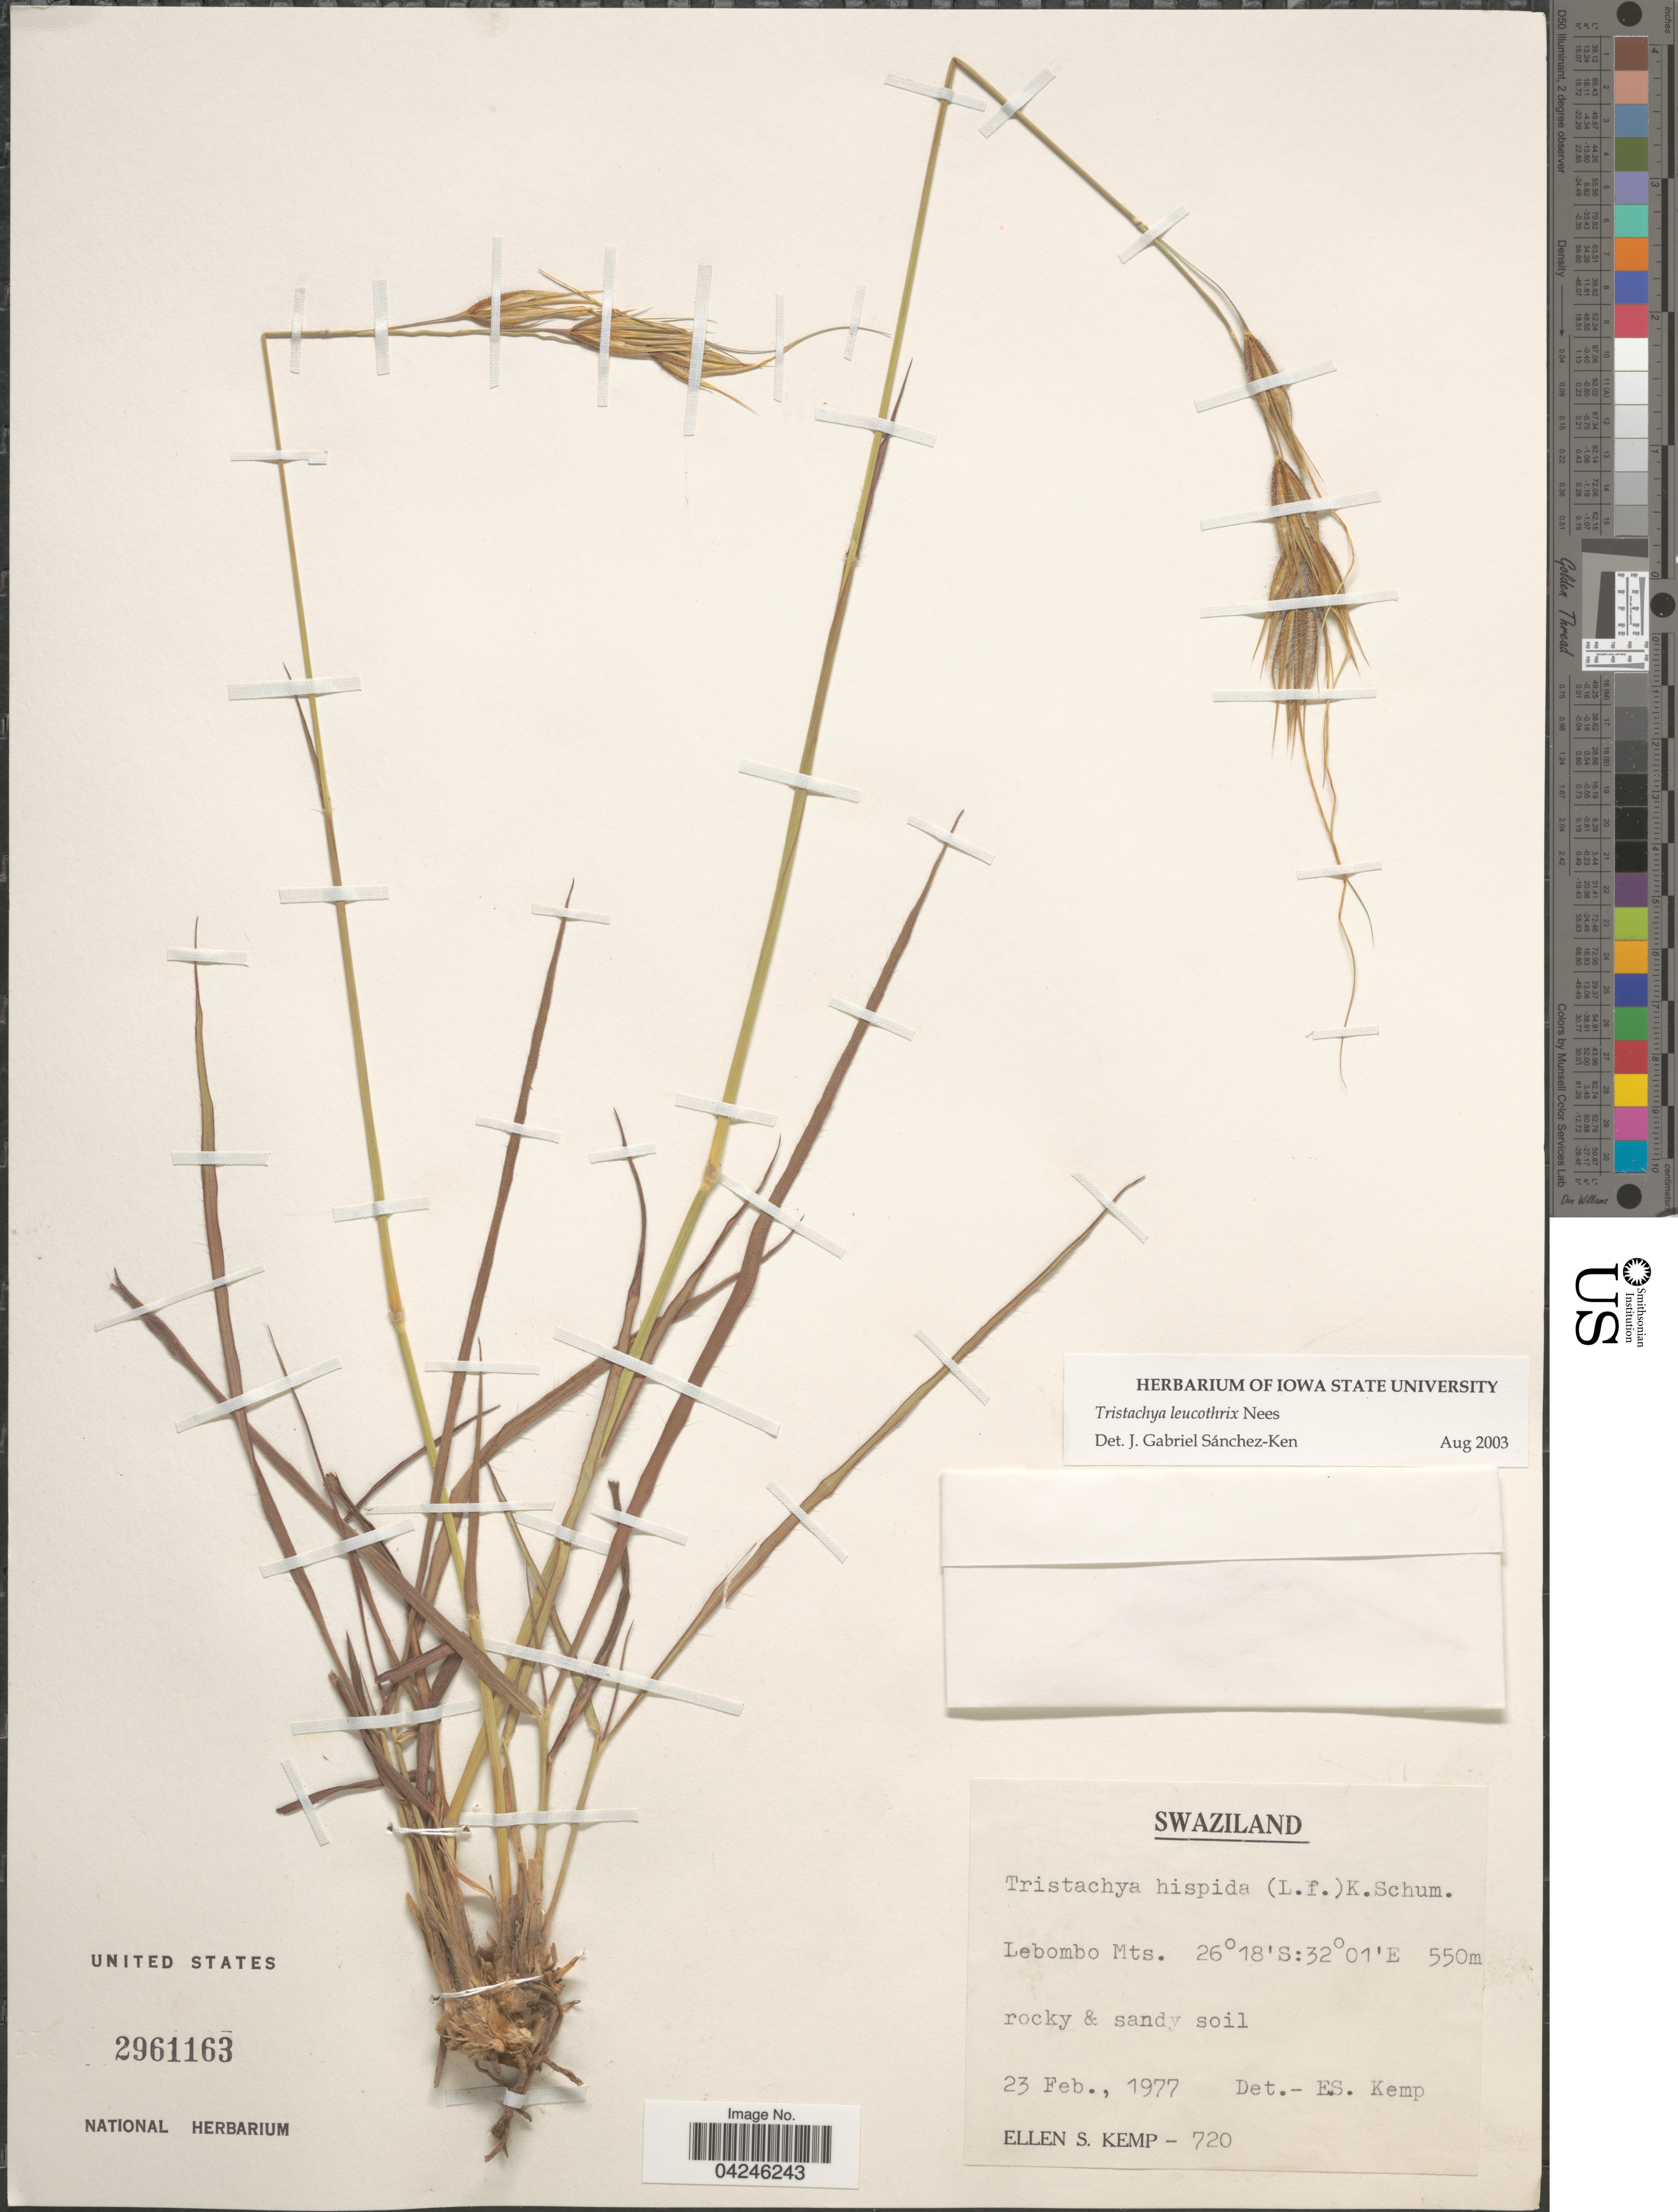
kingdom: Plantae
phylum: Tracheophyta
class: Liliopsida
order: Poales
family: Poaceae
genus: Tristachya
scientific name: Tristachya leucothrix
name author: Trin. ex Nees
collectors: E. S. Kemp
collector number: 720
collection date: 1977-02-23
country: Eswatini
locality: Lebombo Mts.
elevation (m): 550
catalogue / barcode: US 2961163